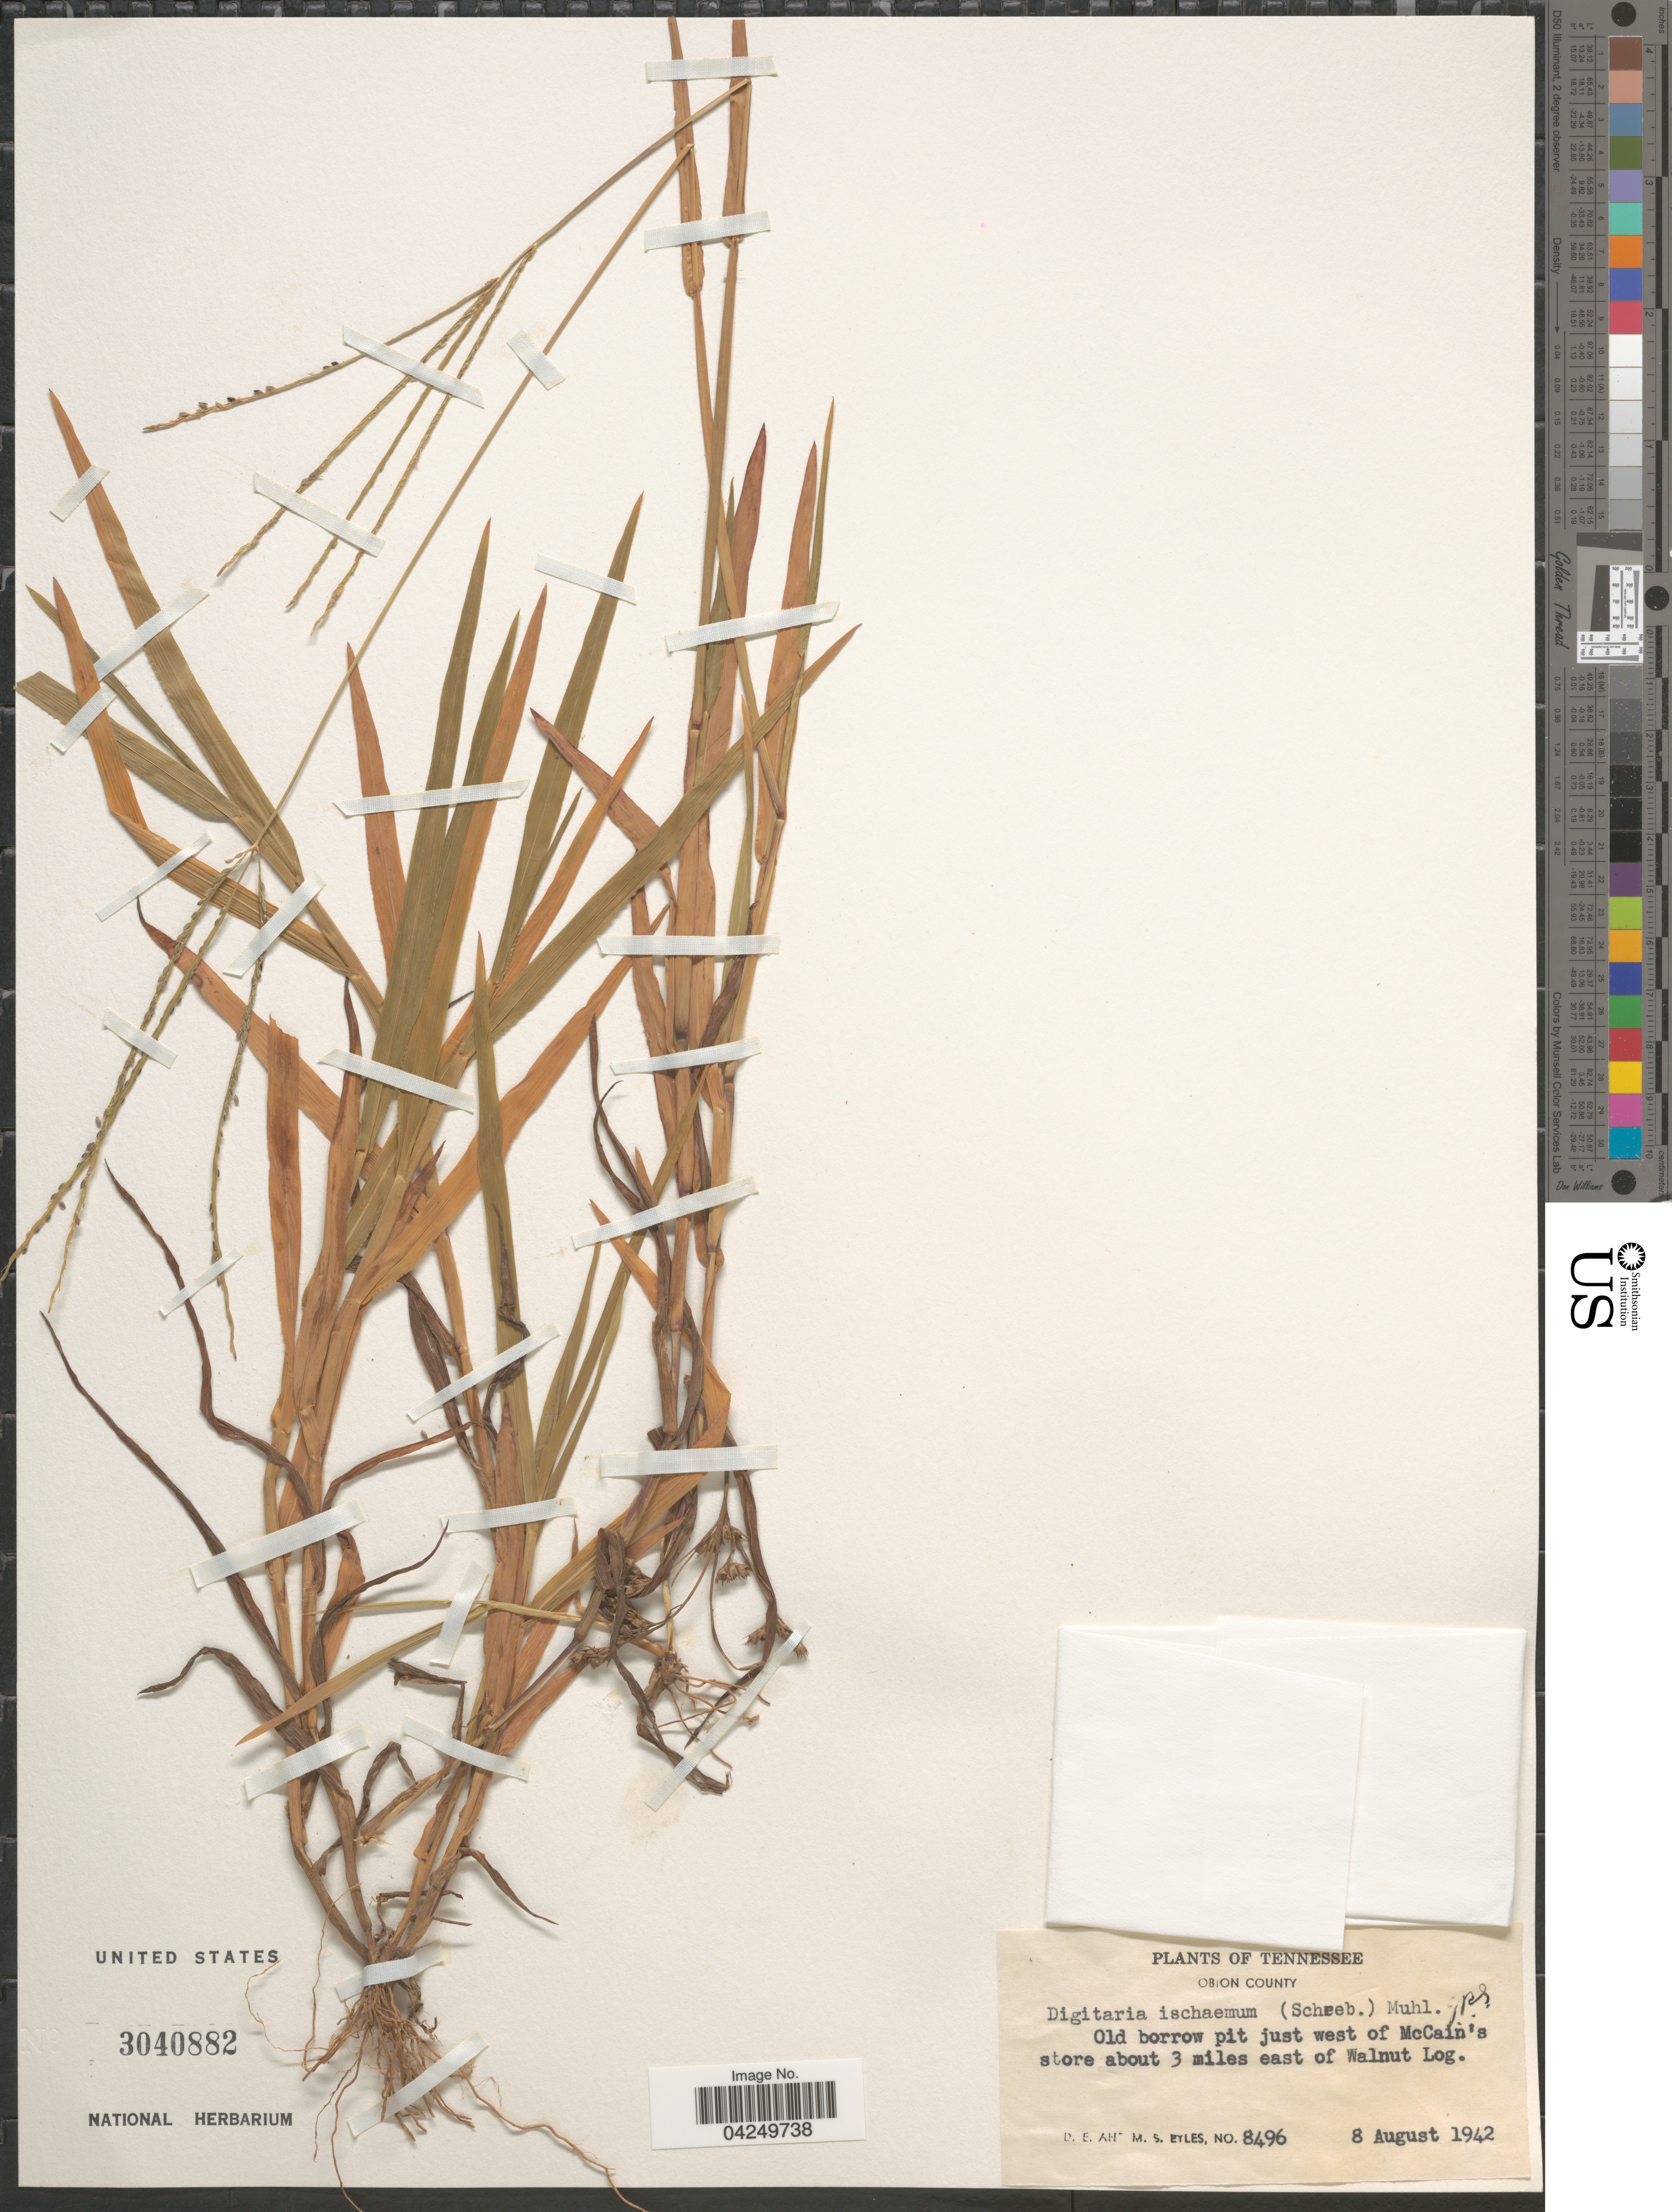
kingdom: Plantae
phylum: Tracheophyta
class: Liliopsida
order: Poales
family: Poaceae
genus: Digitaria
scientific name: Digitaria ischaemum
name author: (Schreber) Schreber ex Muhl.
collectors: D. Eyles & M. Eyles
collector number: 8496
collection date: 1942-08-08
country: United States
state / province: Tennessee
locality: Obion County. Old borrow pit just west of McCain's store about 3 miles east of Walnut Log.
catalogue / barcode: US 3040882